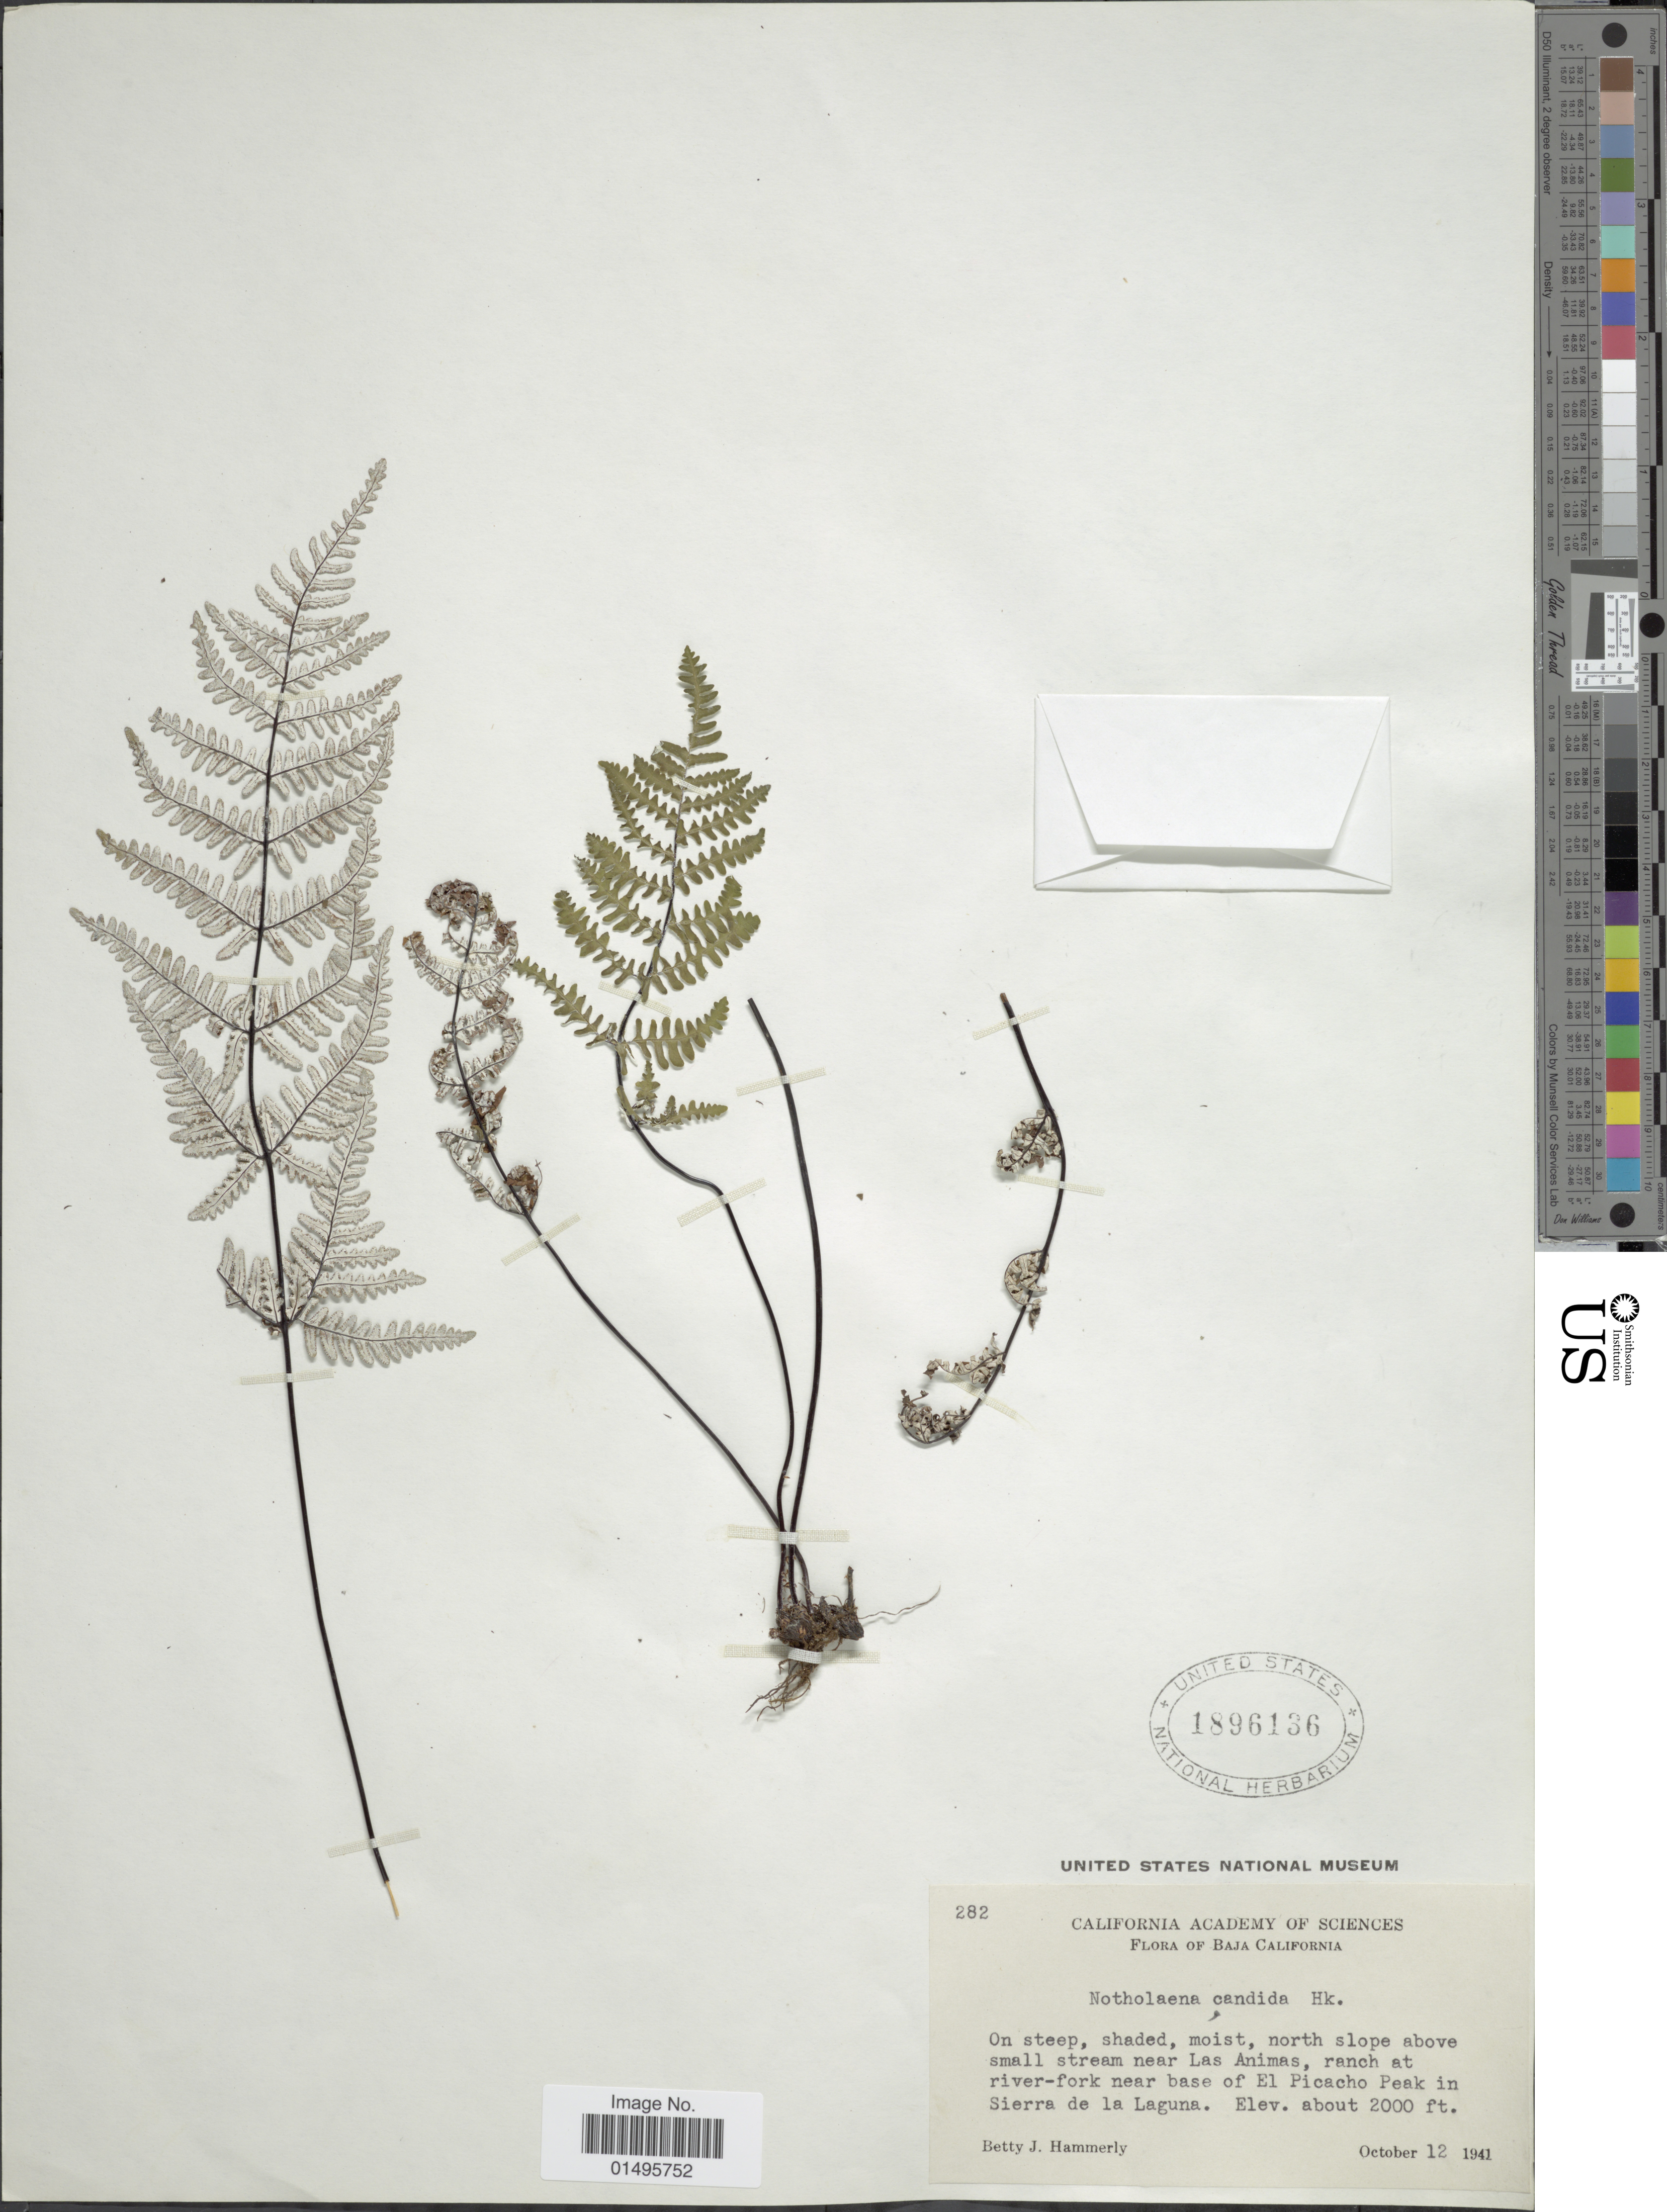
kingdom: Plantae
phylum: Tracheophyta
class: Polypodiopsida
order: Polypodiales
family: Pteridaceae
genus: Notholaena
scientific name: Notholaena candida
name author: (M. Martens) Hook.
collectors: B. J. Hammerly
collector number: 282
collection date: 1941-10-12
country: Mexico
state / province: Baja California Sur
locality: North slope above small stream near Las Animas, ranch at river- fork near base of el Picacho Peak in Sierra de la Laguna.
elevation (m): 610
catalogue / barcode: US 1896136